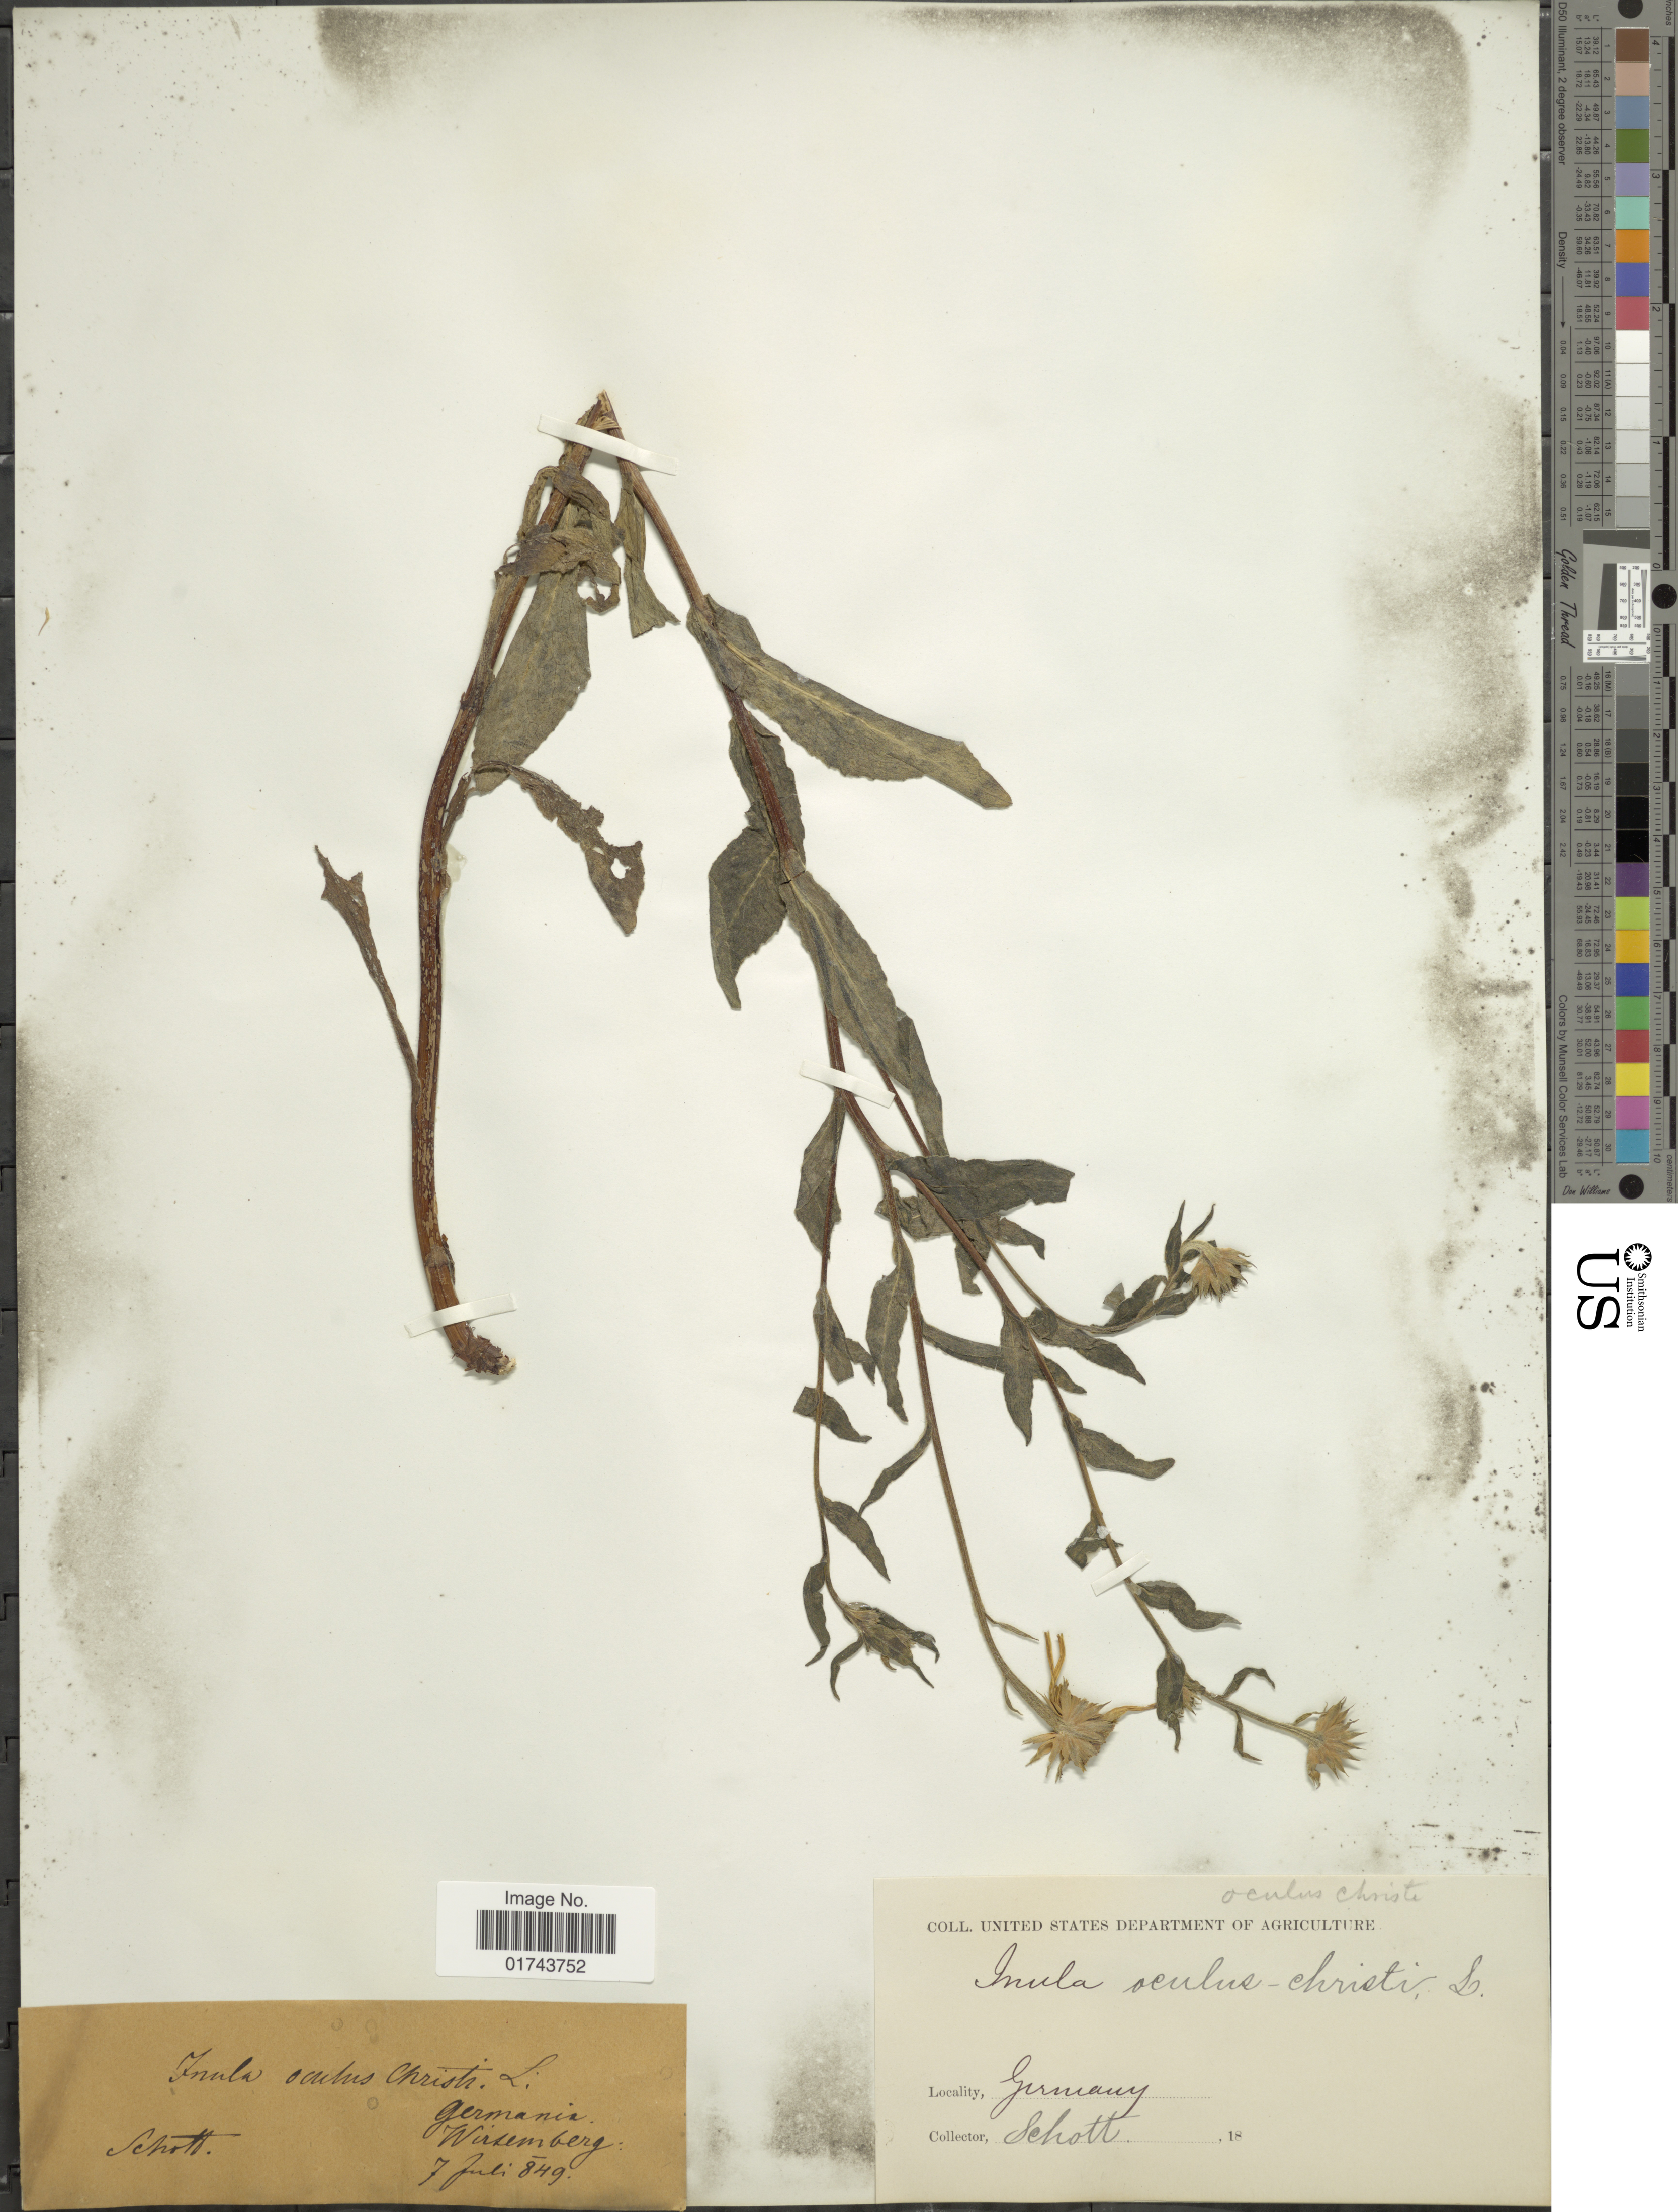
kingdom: Plantae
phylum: Tracheophyta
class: Magnoliopsida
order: Asterales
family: Asteraceae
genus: Inula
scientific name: Inula oculus-christi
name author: L.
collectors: Schott, --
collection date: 1849-07-07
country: Germany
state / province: Baden-württemberg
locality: Wirtemberg, Germania